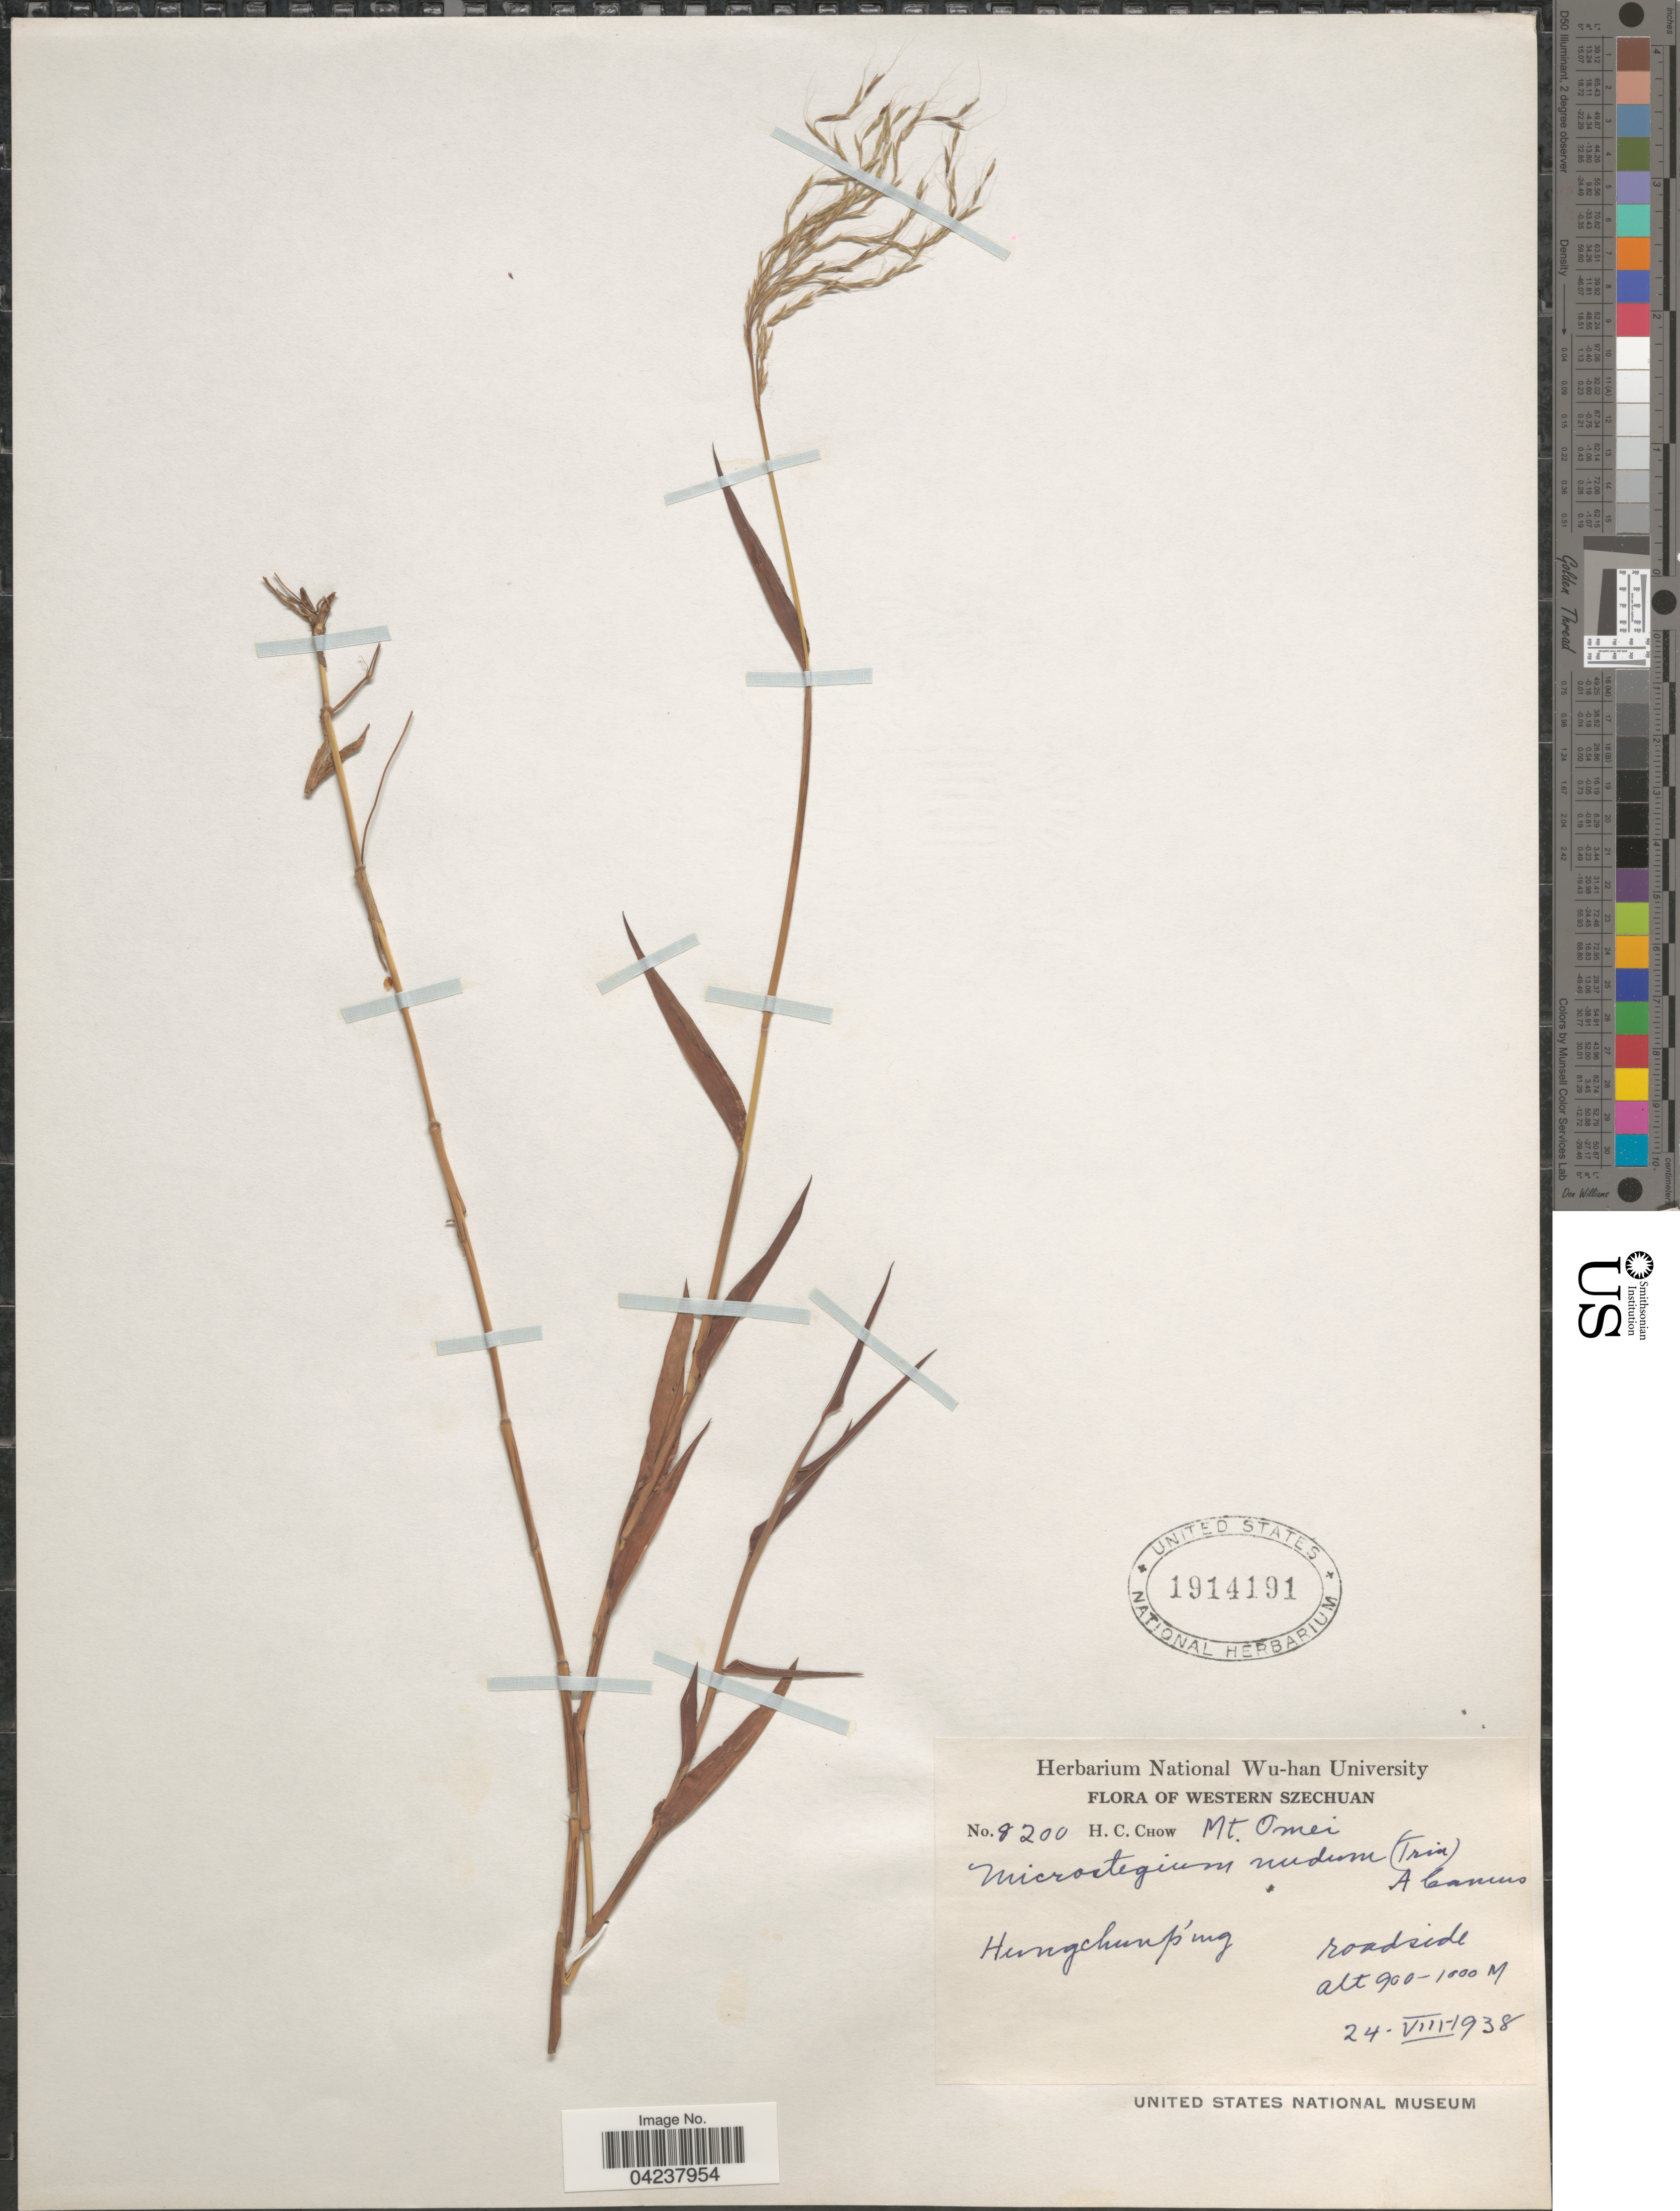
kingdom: Plantae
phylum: Tracheophyta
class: Liliopsida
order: Poales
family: Poaceae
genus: Microstegium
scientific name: Microstegium nudum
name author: (Trin.) A. Camus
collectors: H. Chow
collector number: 9200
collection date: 1938-08-24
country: China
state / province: Sichuan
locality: Western Szechuan. Mt. Omei. Hungchunp'ung.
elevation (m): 900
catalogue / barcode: US 1914191